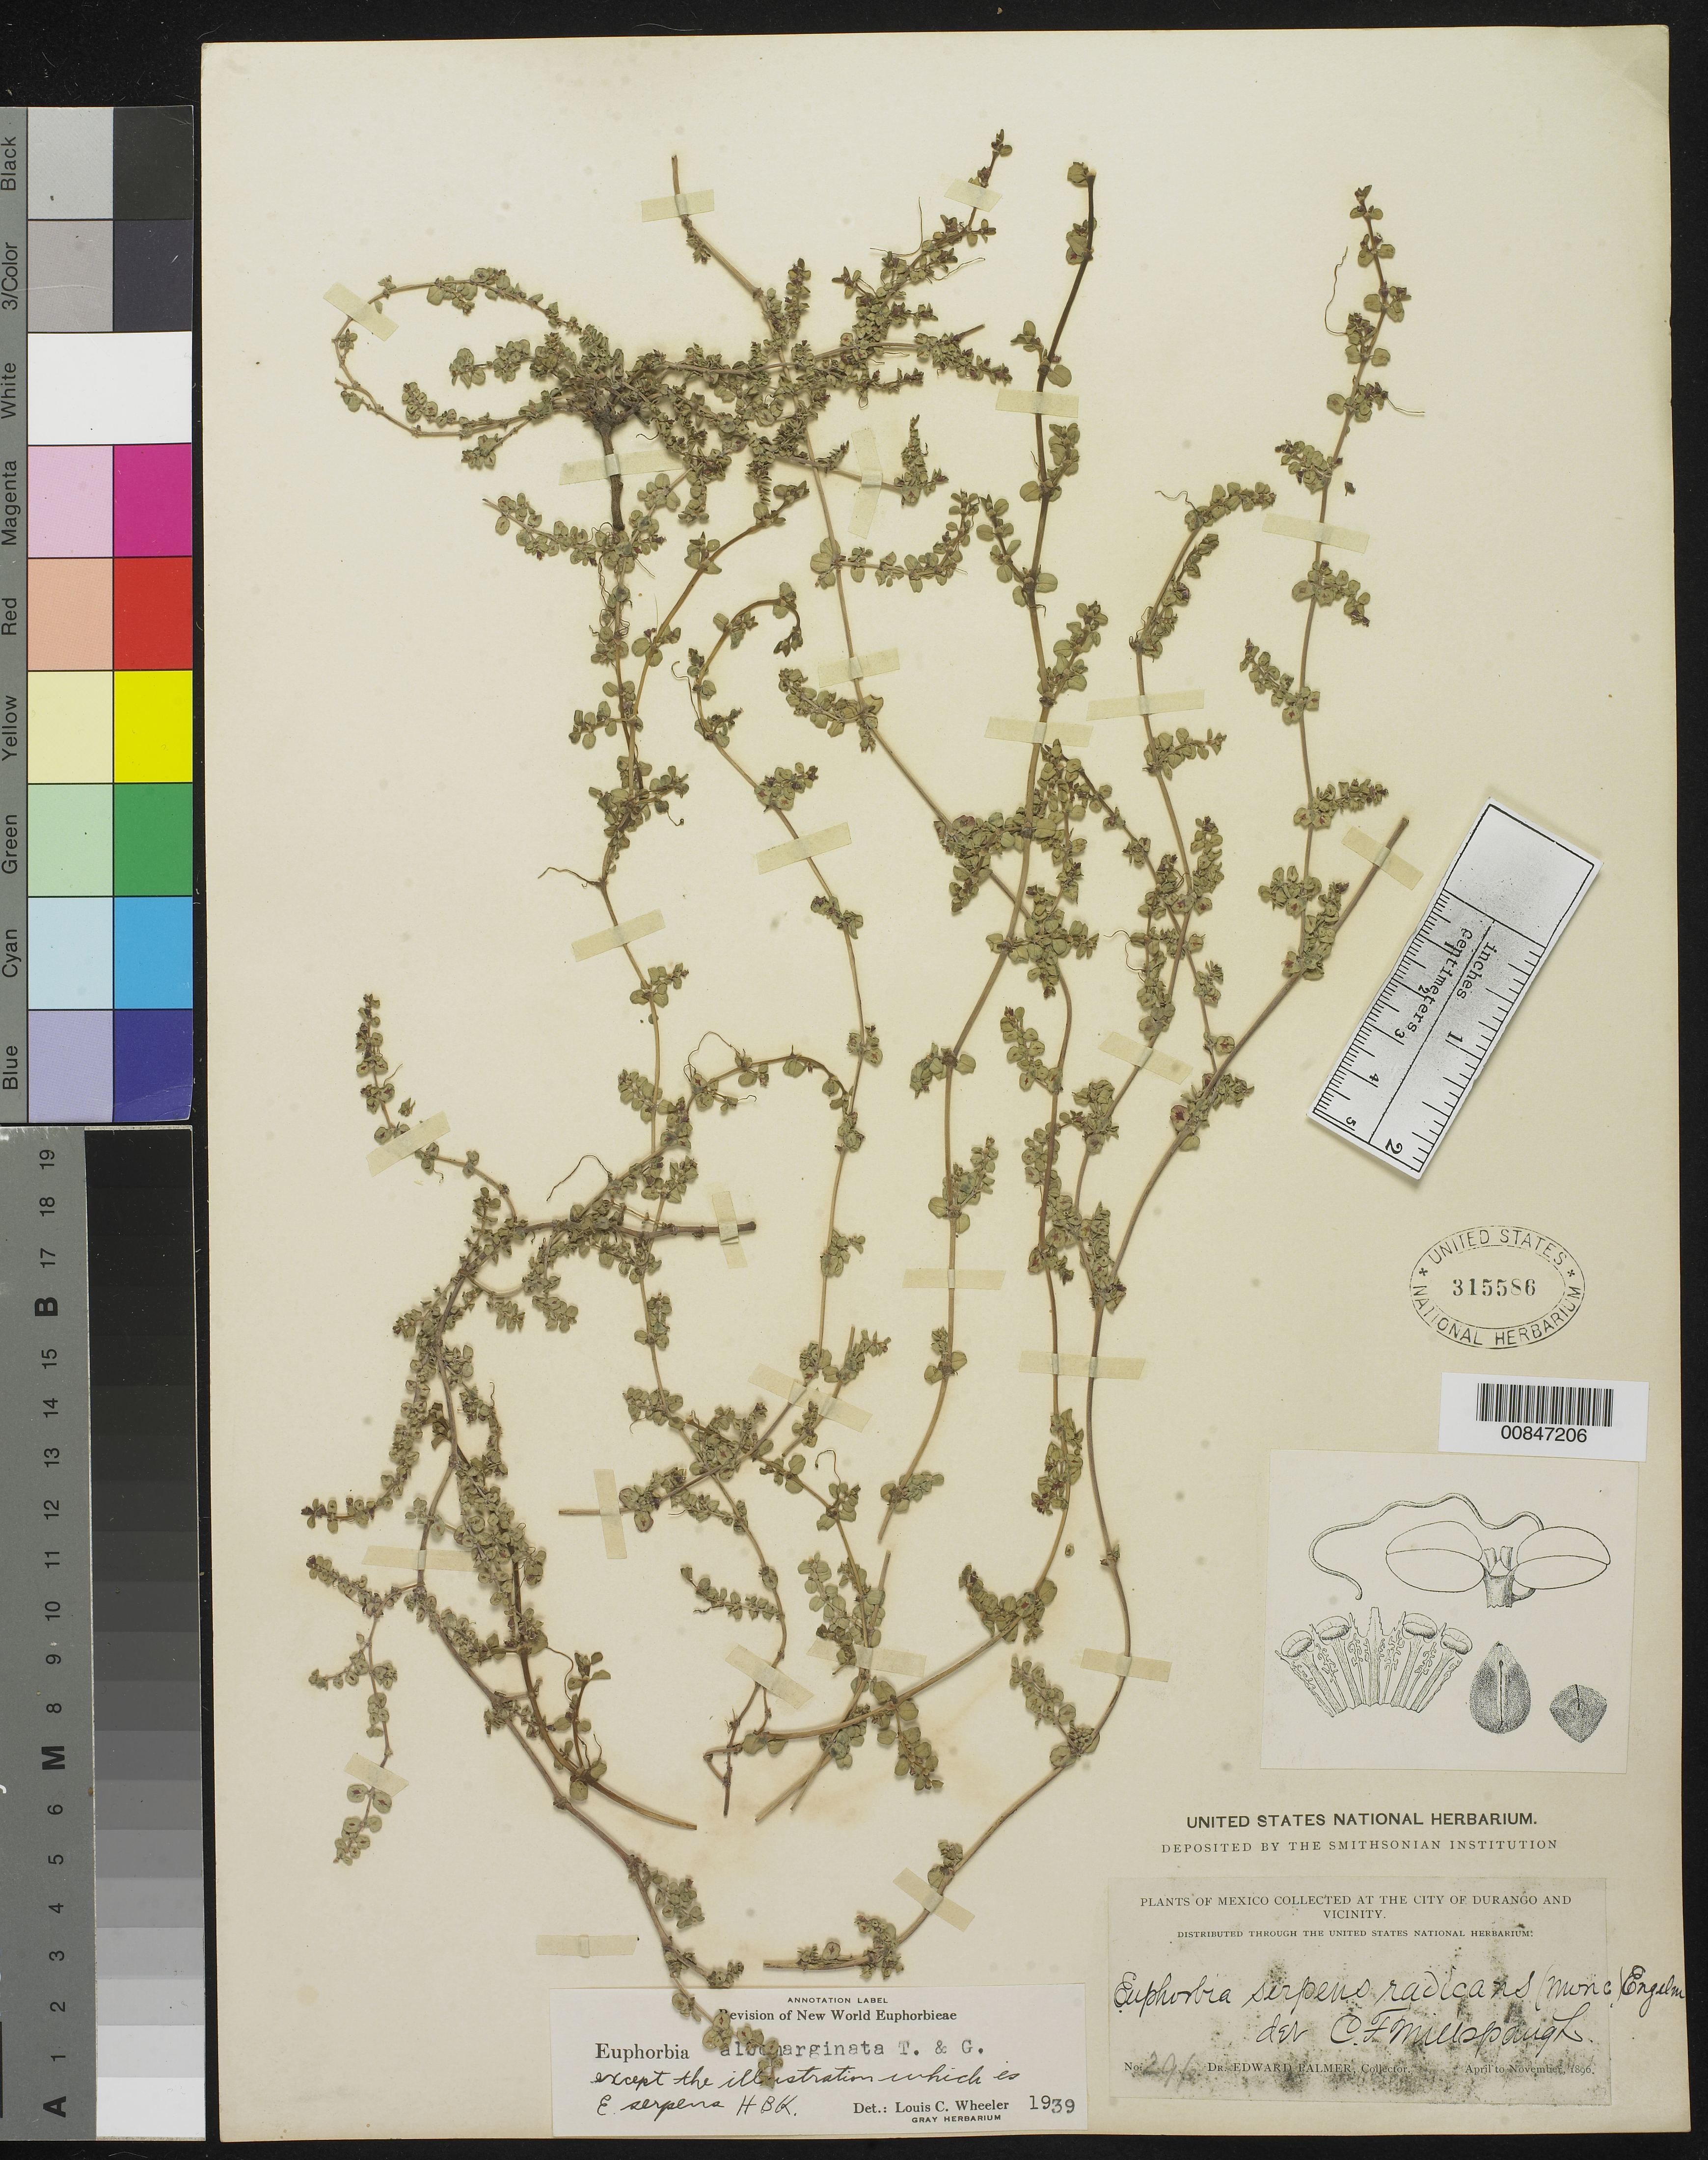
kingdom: Plantae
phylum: Tracheophyta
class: Magnoliopsida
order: Malpighiales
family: Euphorbiaceae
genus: Euphorbia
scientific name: Euphorbia albomarginata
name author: Torr. & A. Gray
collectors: E. Palmer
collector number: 296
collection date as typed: Apr 1896 to -- Nov 1896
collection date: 1896-04/1896-11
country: Mexico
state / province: Durango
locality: City of Durango and vicinity.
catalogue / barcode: US 315586